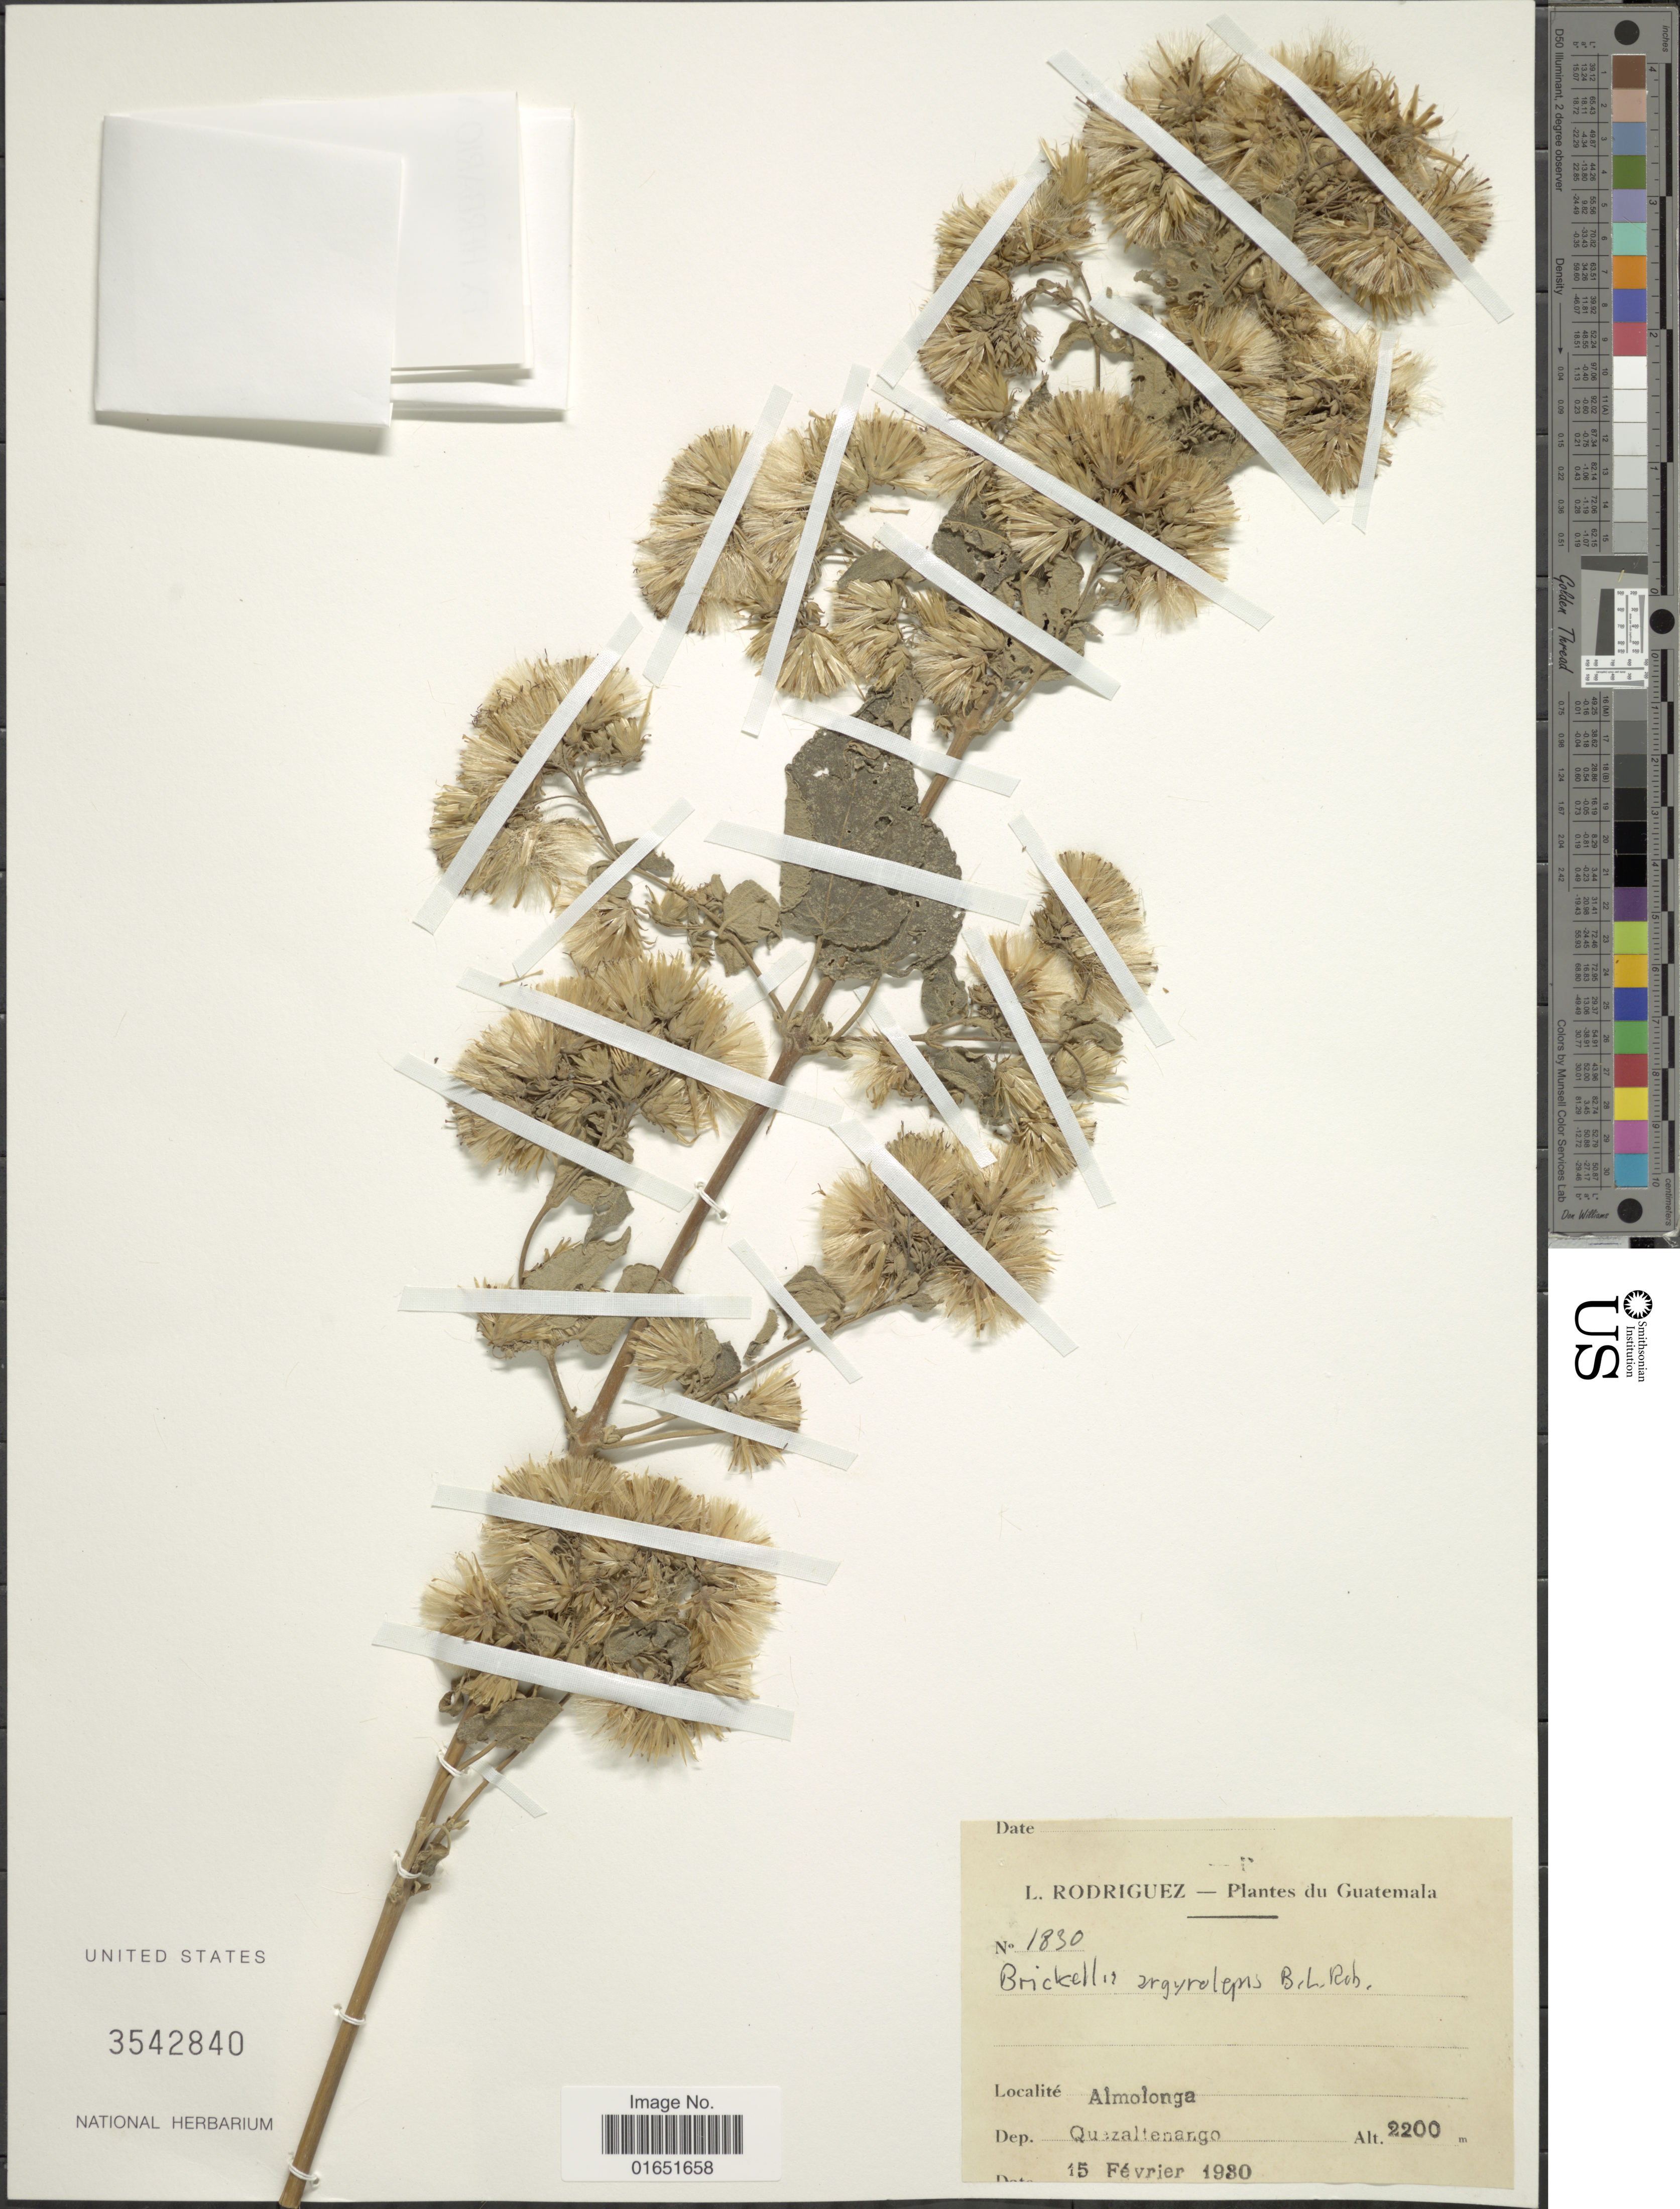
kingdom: Plantae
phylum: Tracheophyta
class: Magnoliopsida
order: Asterales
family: Asteraceae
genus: Brickellia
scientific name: Brickellia argyrolepis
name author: B.L. Rob.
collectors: L. Rodriguez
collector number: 1830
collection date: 1930-02-15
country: Guatemala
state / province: Quetzaltenango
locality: Almolonga, Dep. Quezaltenango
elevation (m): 2200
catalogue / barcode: US 3542840